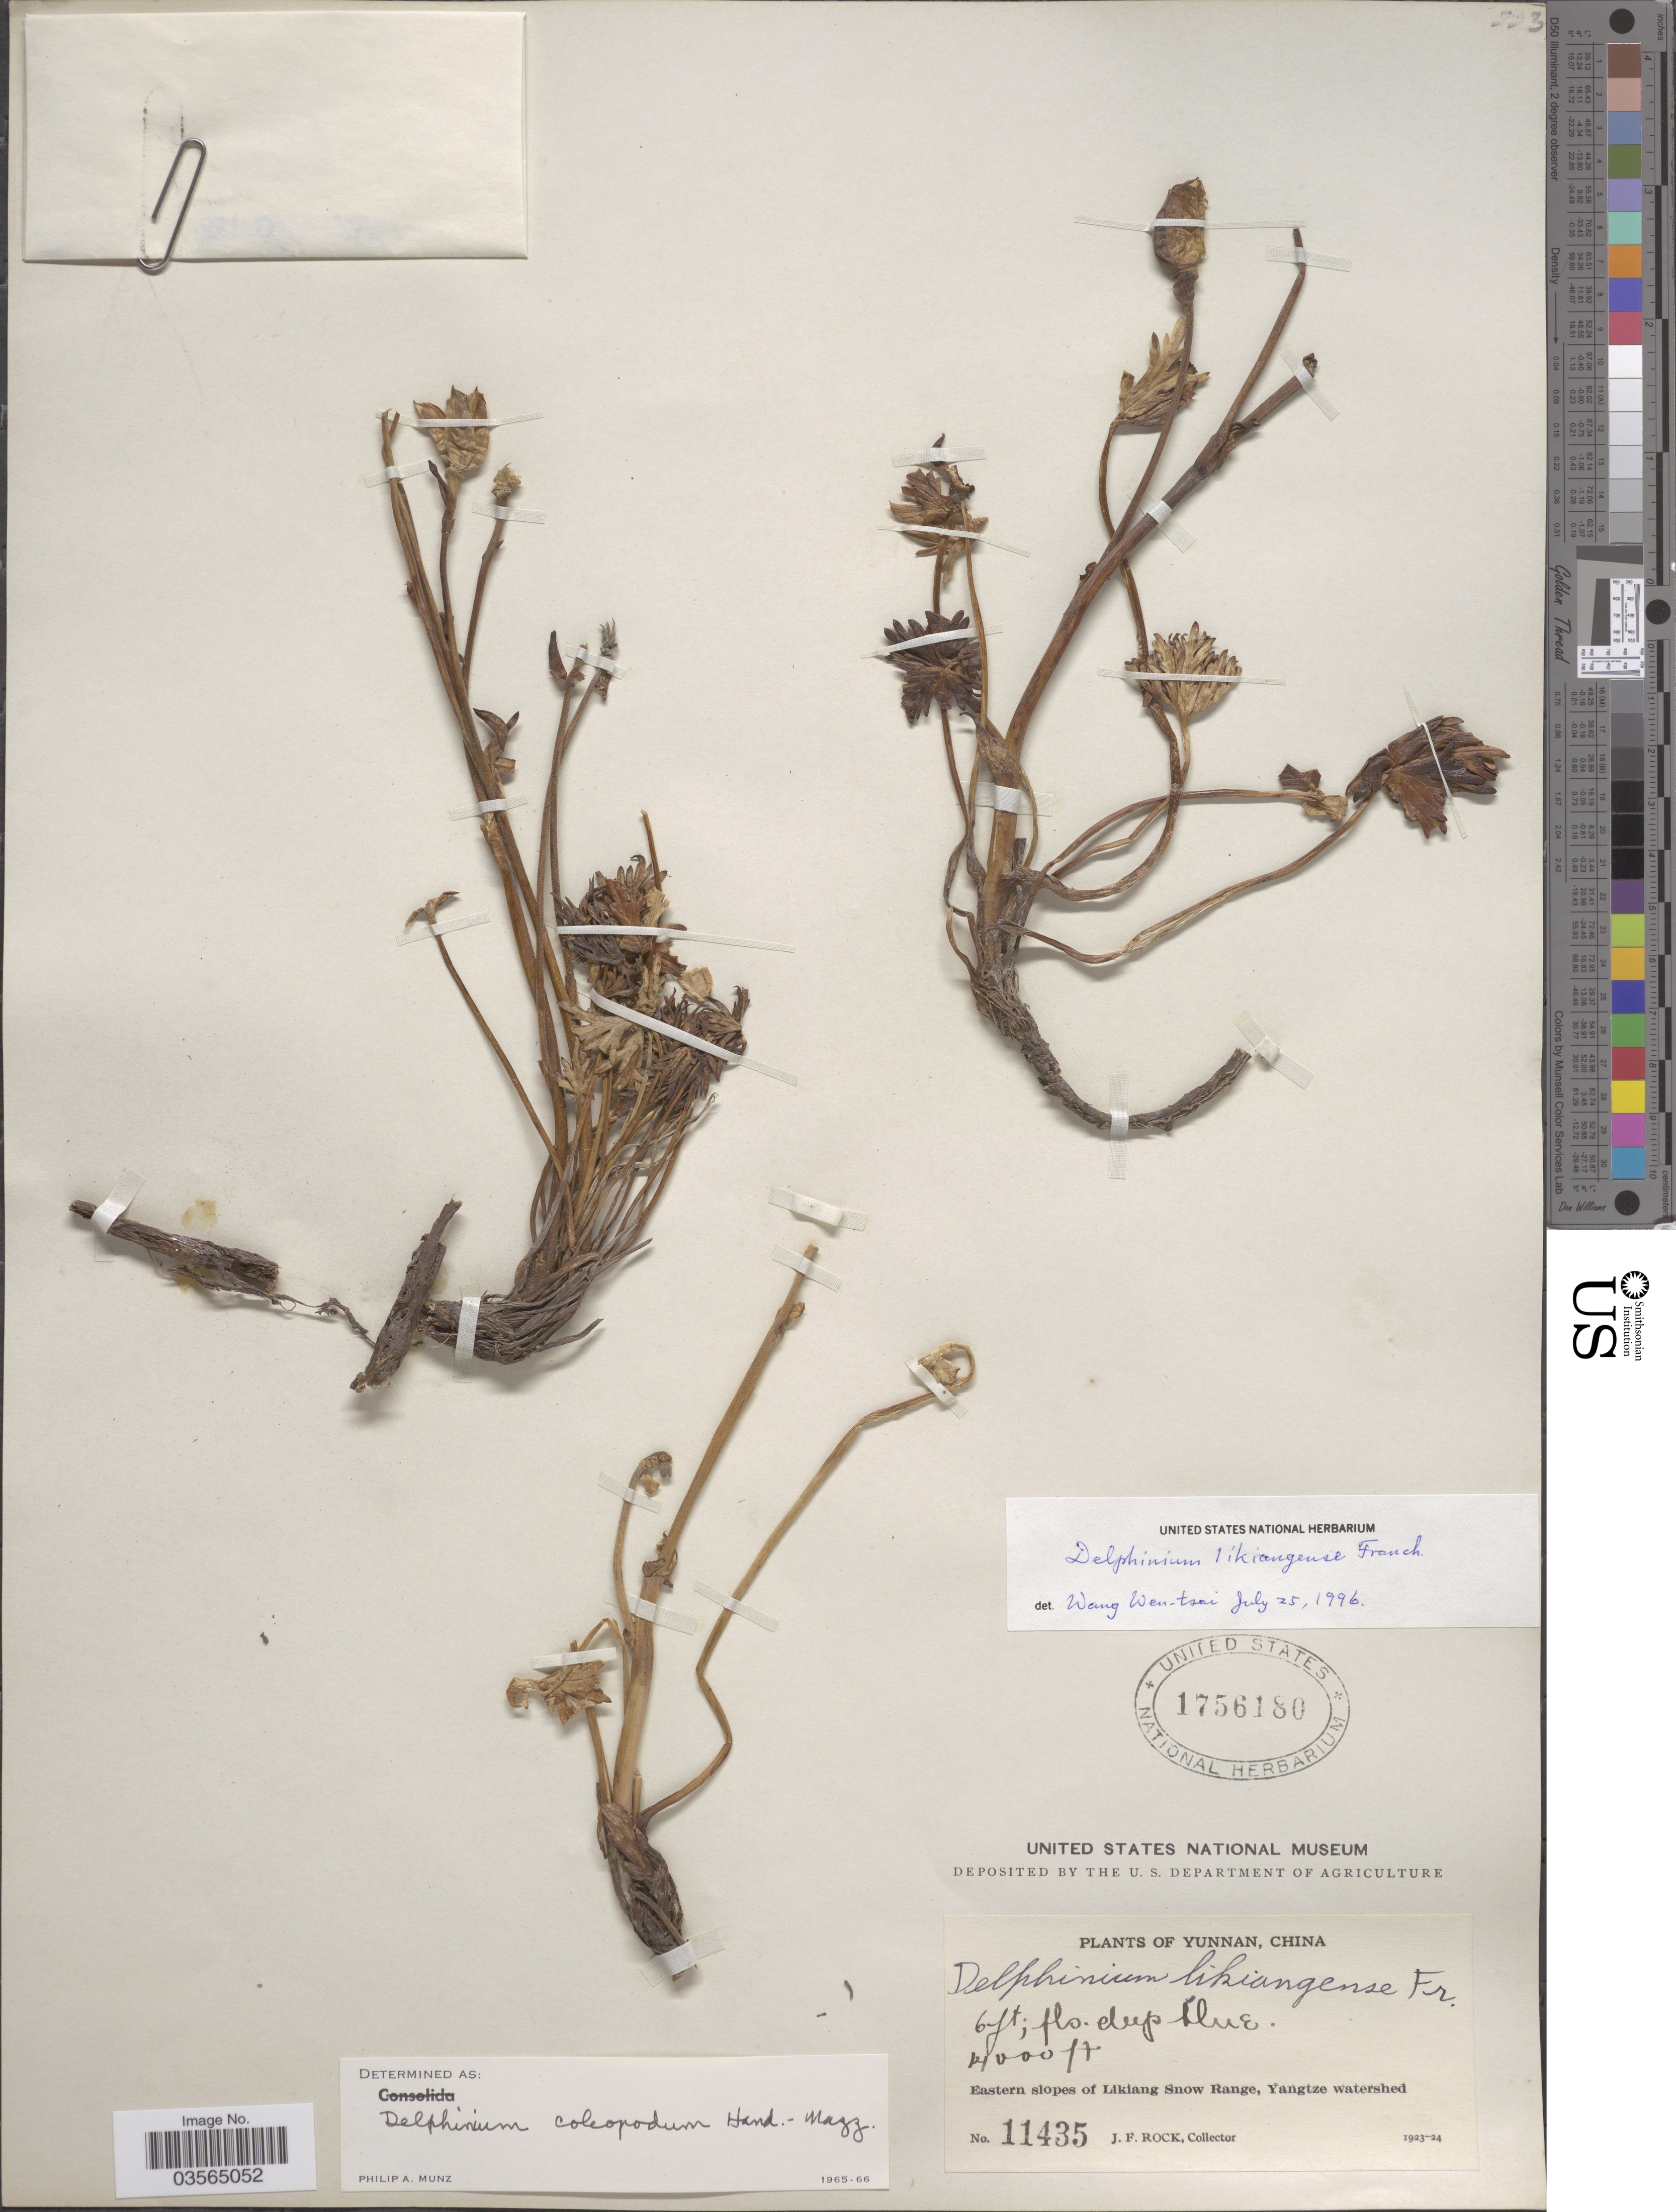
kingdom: Plantae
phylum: Tracheophyta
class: Magnoliopsida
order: Ranunculales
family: Ranunculaceae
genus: Delphinium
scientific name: Delphinium likiangense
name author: Franch.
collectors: J. Rock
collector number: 11435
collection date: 1923/1924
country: China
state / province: Yunnan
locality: Eastern slopes of Likiang Snow Range, Yangtze watershed.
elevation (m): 1219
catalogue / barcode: US 1756180